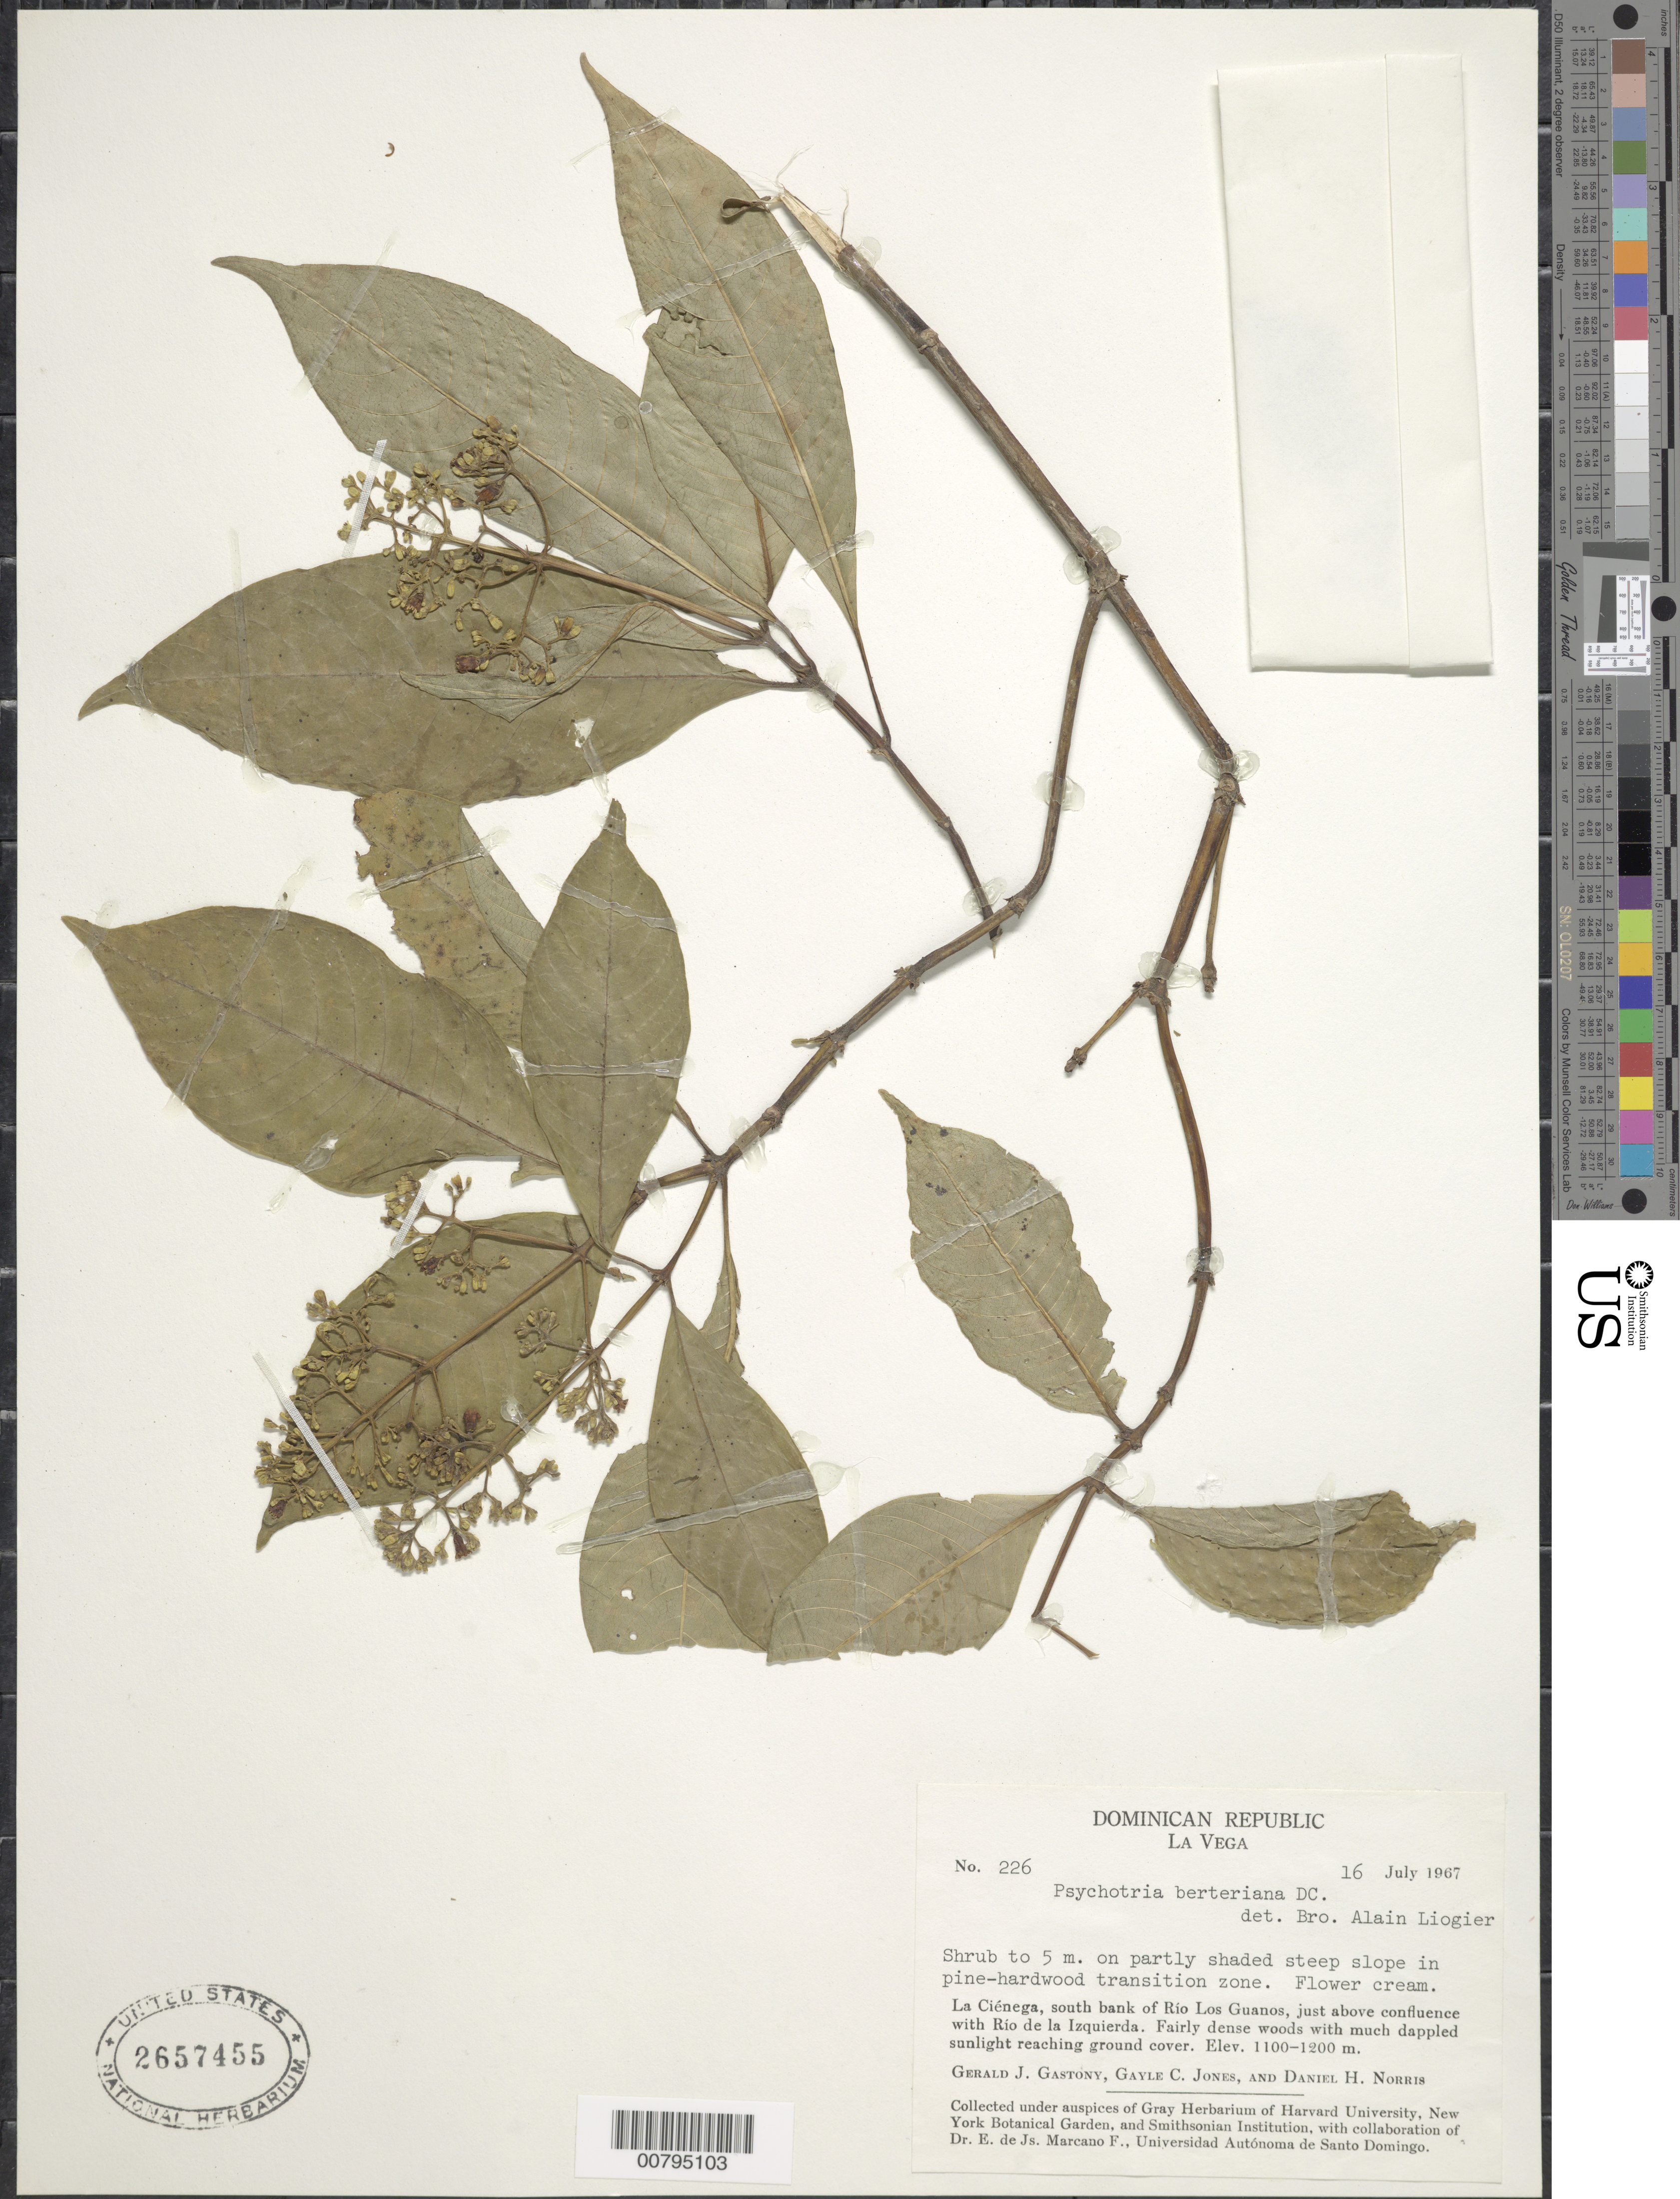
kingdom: Plantae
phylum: Tracheophyta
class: Magnoliopsida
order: Gentianales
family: Rubiaceae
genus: Psychotria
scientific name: Psychotria berteroana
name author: DC.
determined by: Liogier, Alain H.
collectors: G. Gastony, G. C. Jones & D. H. Norris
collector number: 226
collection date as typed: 16 Jul 1967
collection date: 1967-07-16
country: Dominican Republic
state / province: La Vega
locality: La Ciénega, S. bank of Rio Los Guanos, just above confluence with Rio de la Izquierda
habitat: Steep slope in pine-hardwood transition zone. Fairly dense woods with much dappled sunlight reaching ground cover.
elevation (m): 1100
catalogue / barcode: US 2657455